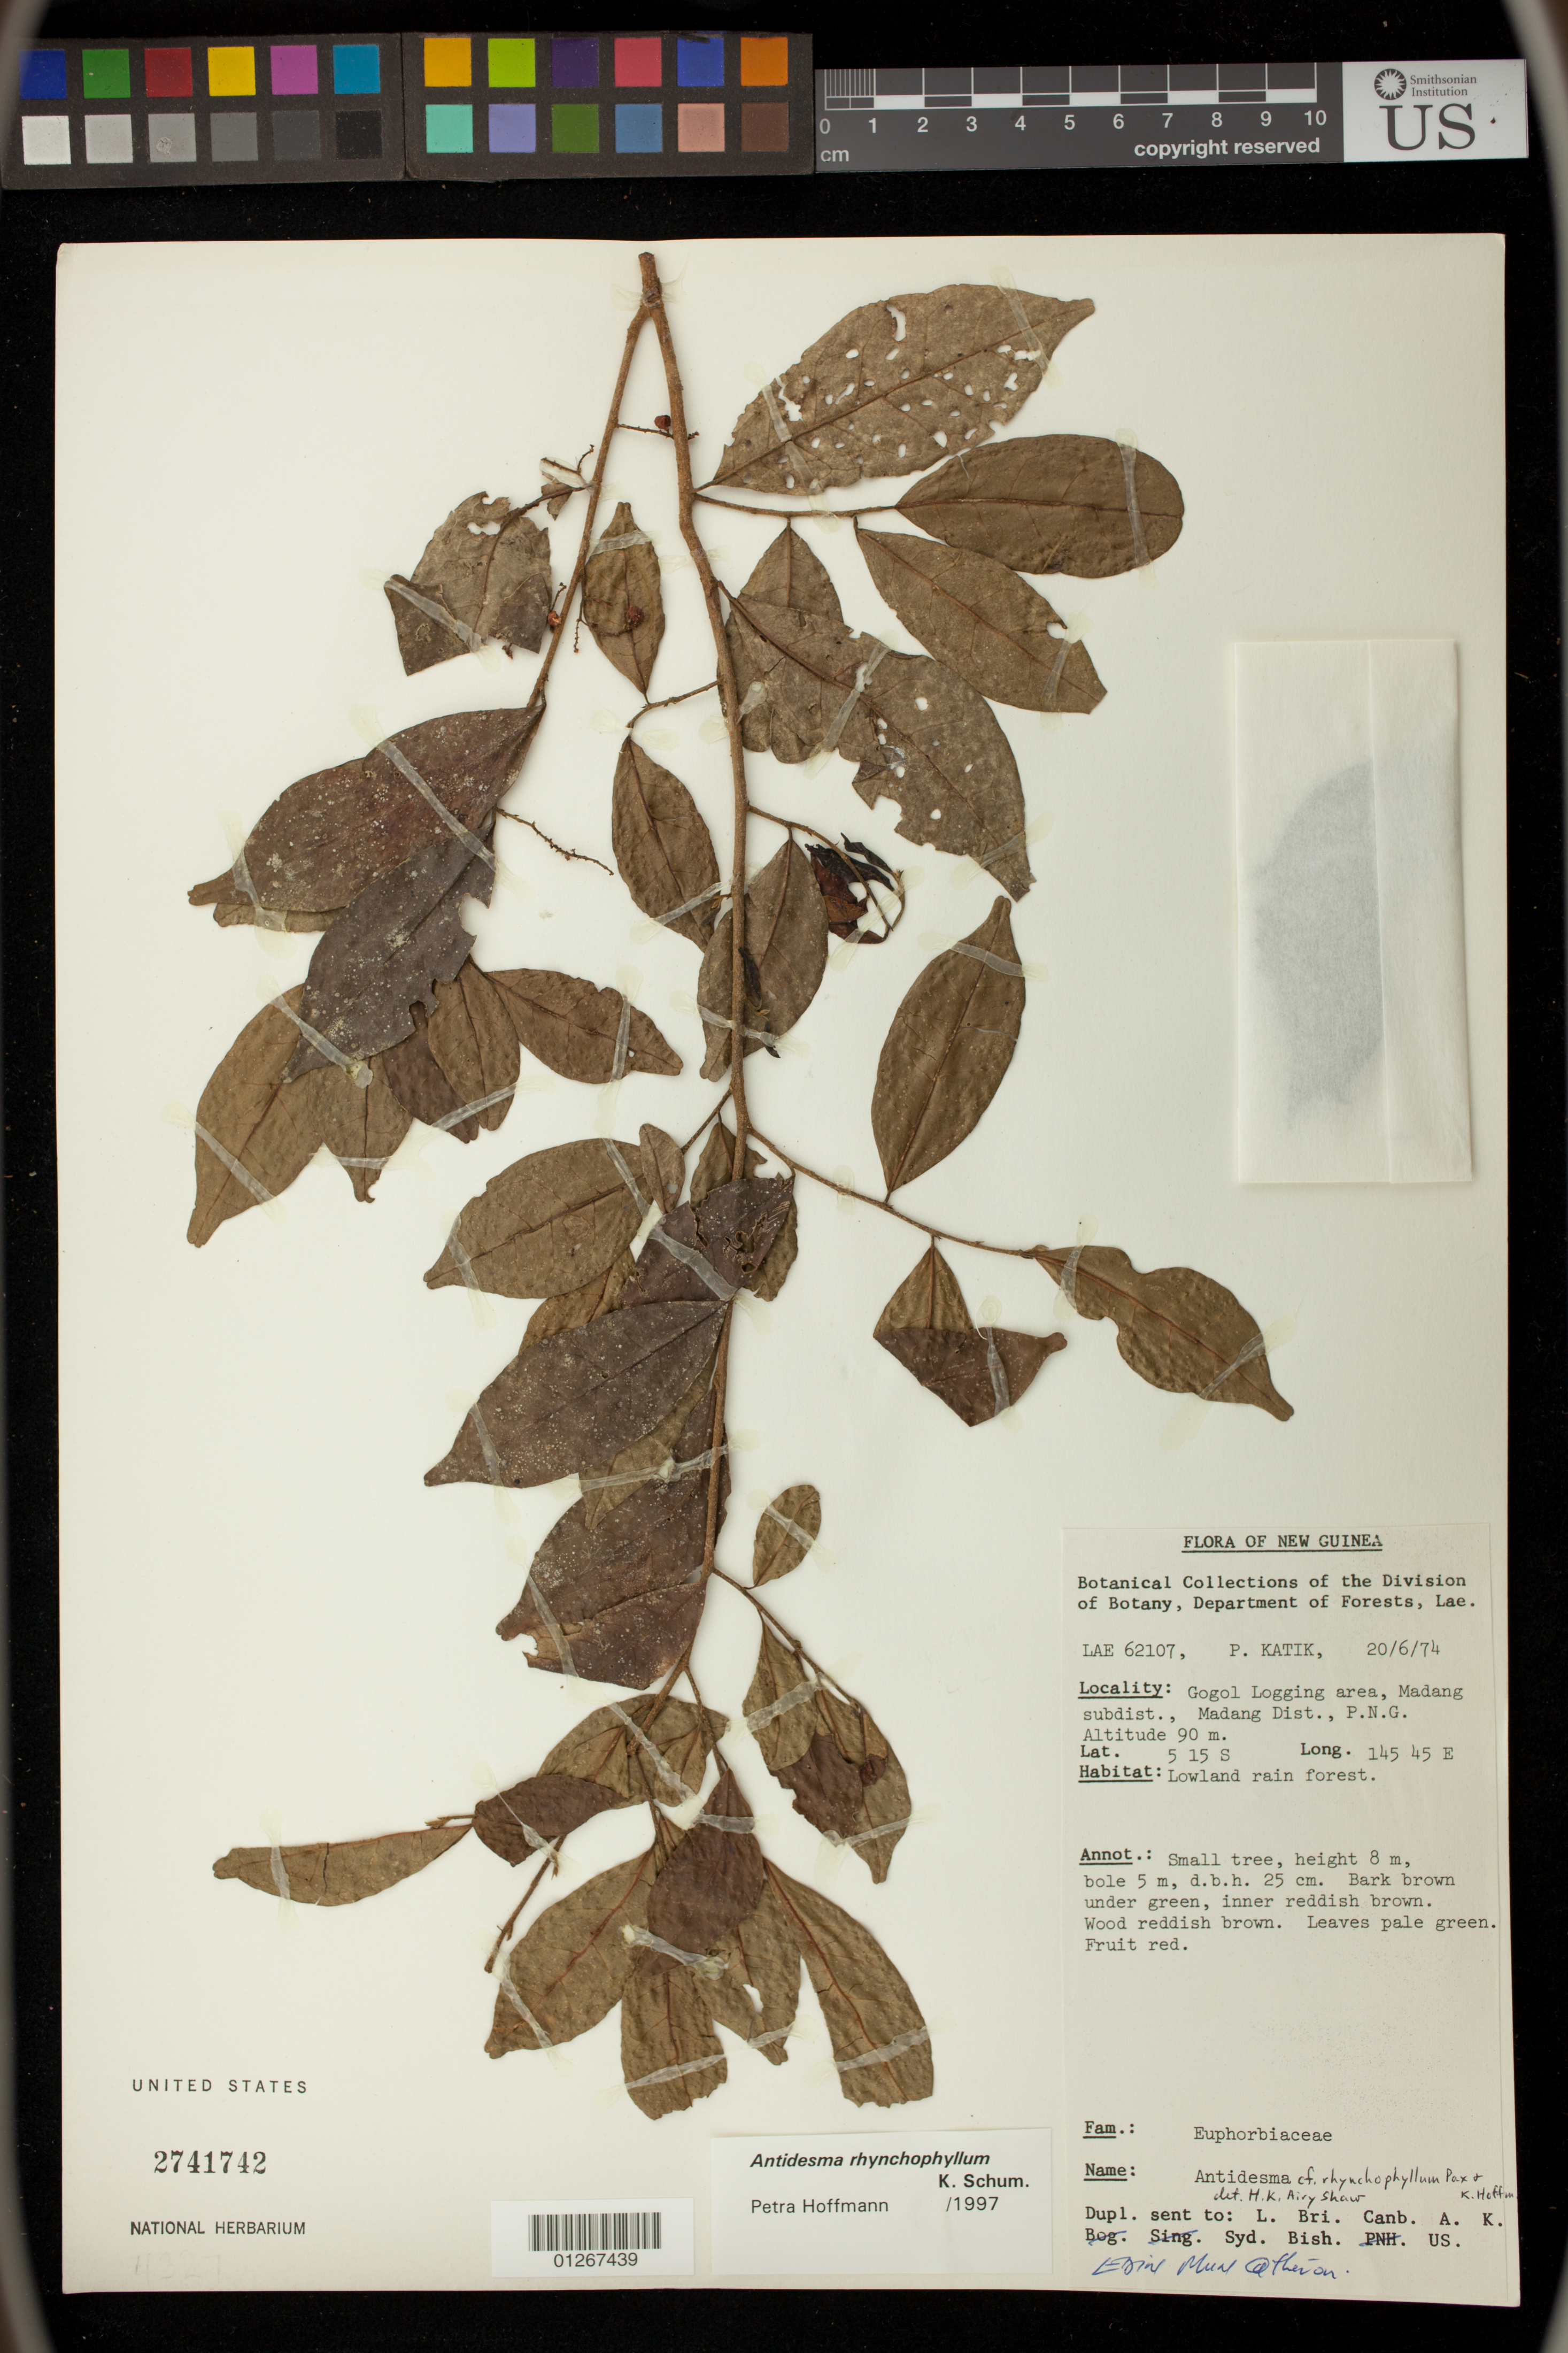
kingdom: Plantae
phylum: Tracheophyta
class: Magnoliopsida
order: Malpighiales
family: Phyllanthaceae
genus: Antidesma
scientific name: Antidesma rhynchophyllum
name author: K. Schum.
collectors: P. Katik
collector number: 62107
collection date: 1974-06-20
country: Papua New Guinea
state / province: Madang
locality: Gogol Logging area, Madang subdist.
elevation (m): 90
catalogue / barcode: US 2741742